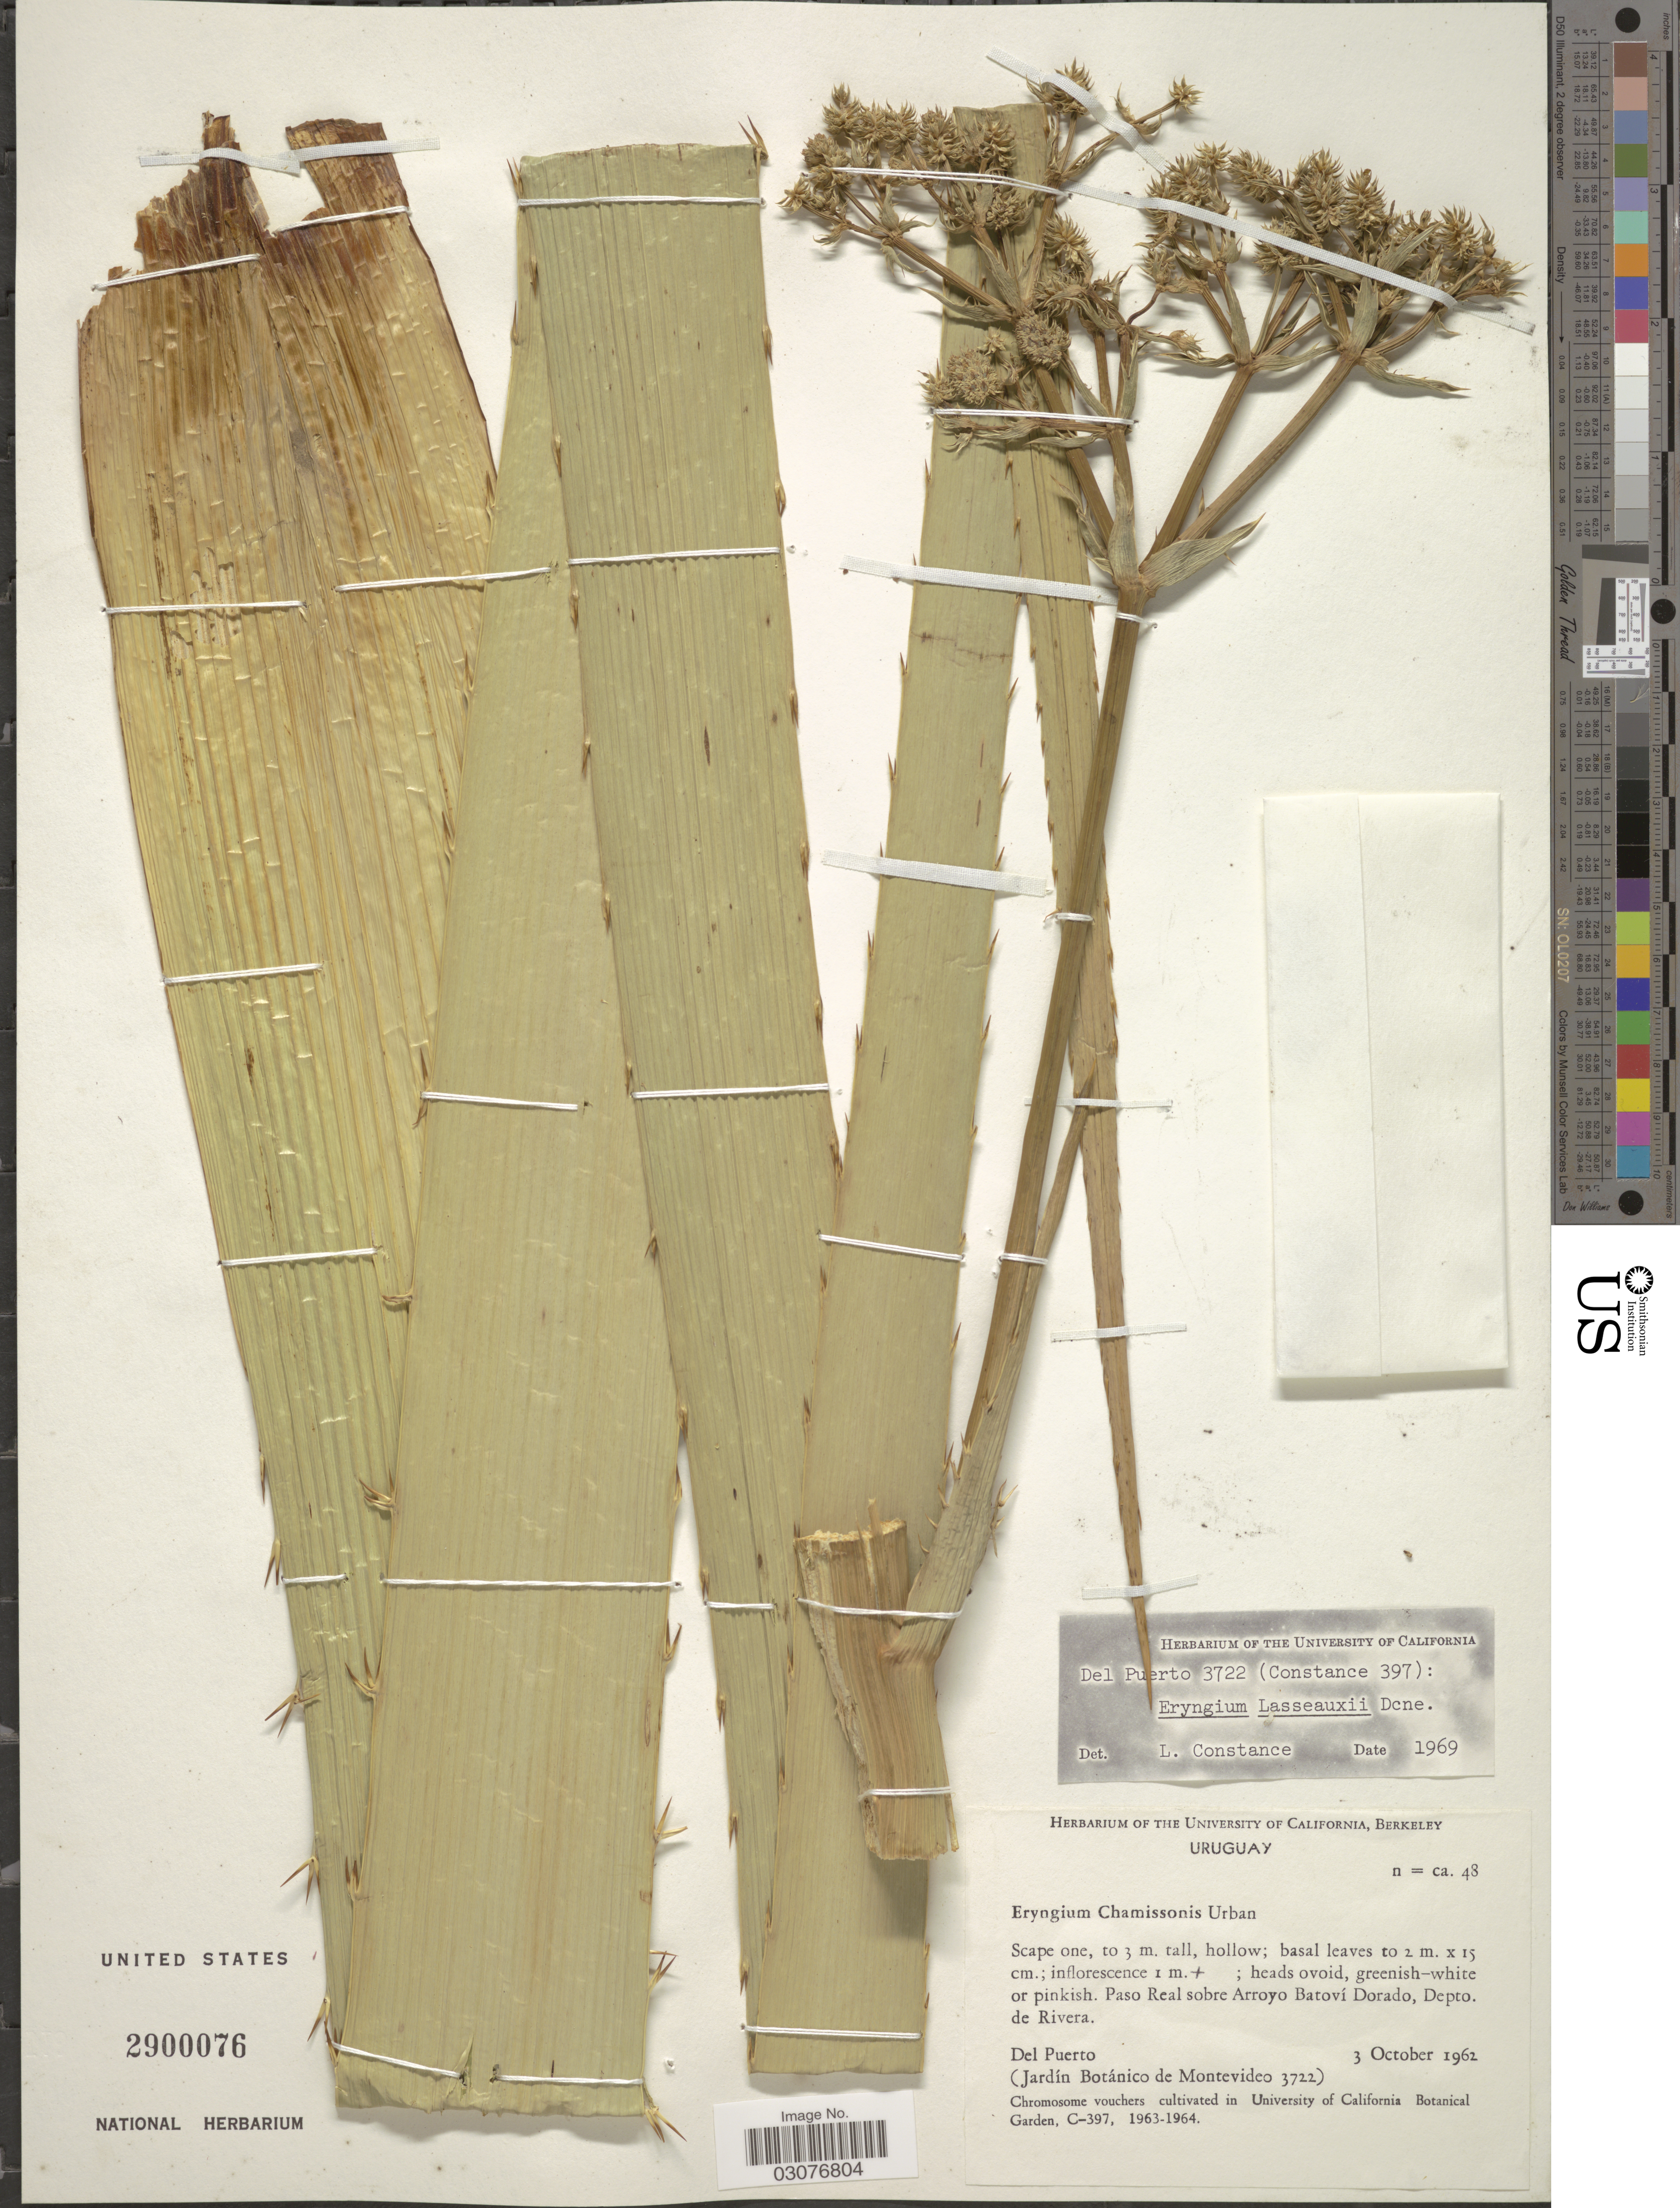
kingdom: Plantae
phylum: Tracheophyta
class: Magnoliopsida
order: Apiales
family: Apiaceae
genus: Eryngium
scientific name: Eryngium pandanifolium var. lasseauxii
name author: Mathias & Constance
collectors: Del Puerto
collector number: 3722?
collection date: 1962-10-03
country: Uruguay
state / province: Rivera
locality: Paso Real sobre Arroyo Batoví Dorado, Depto. de Rivera.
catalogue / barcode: US 2900076